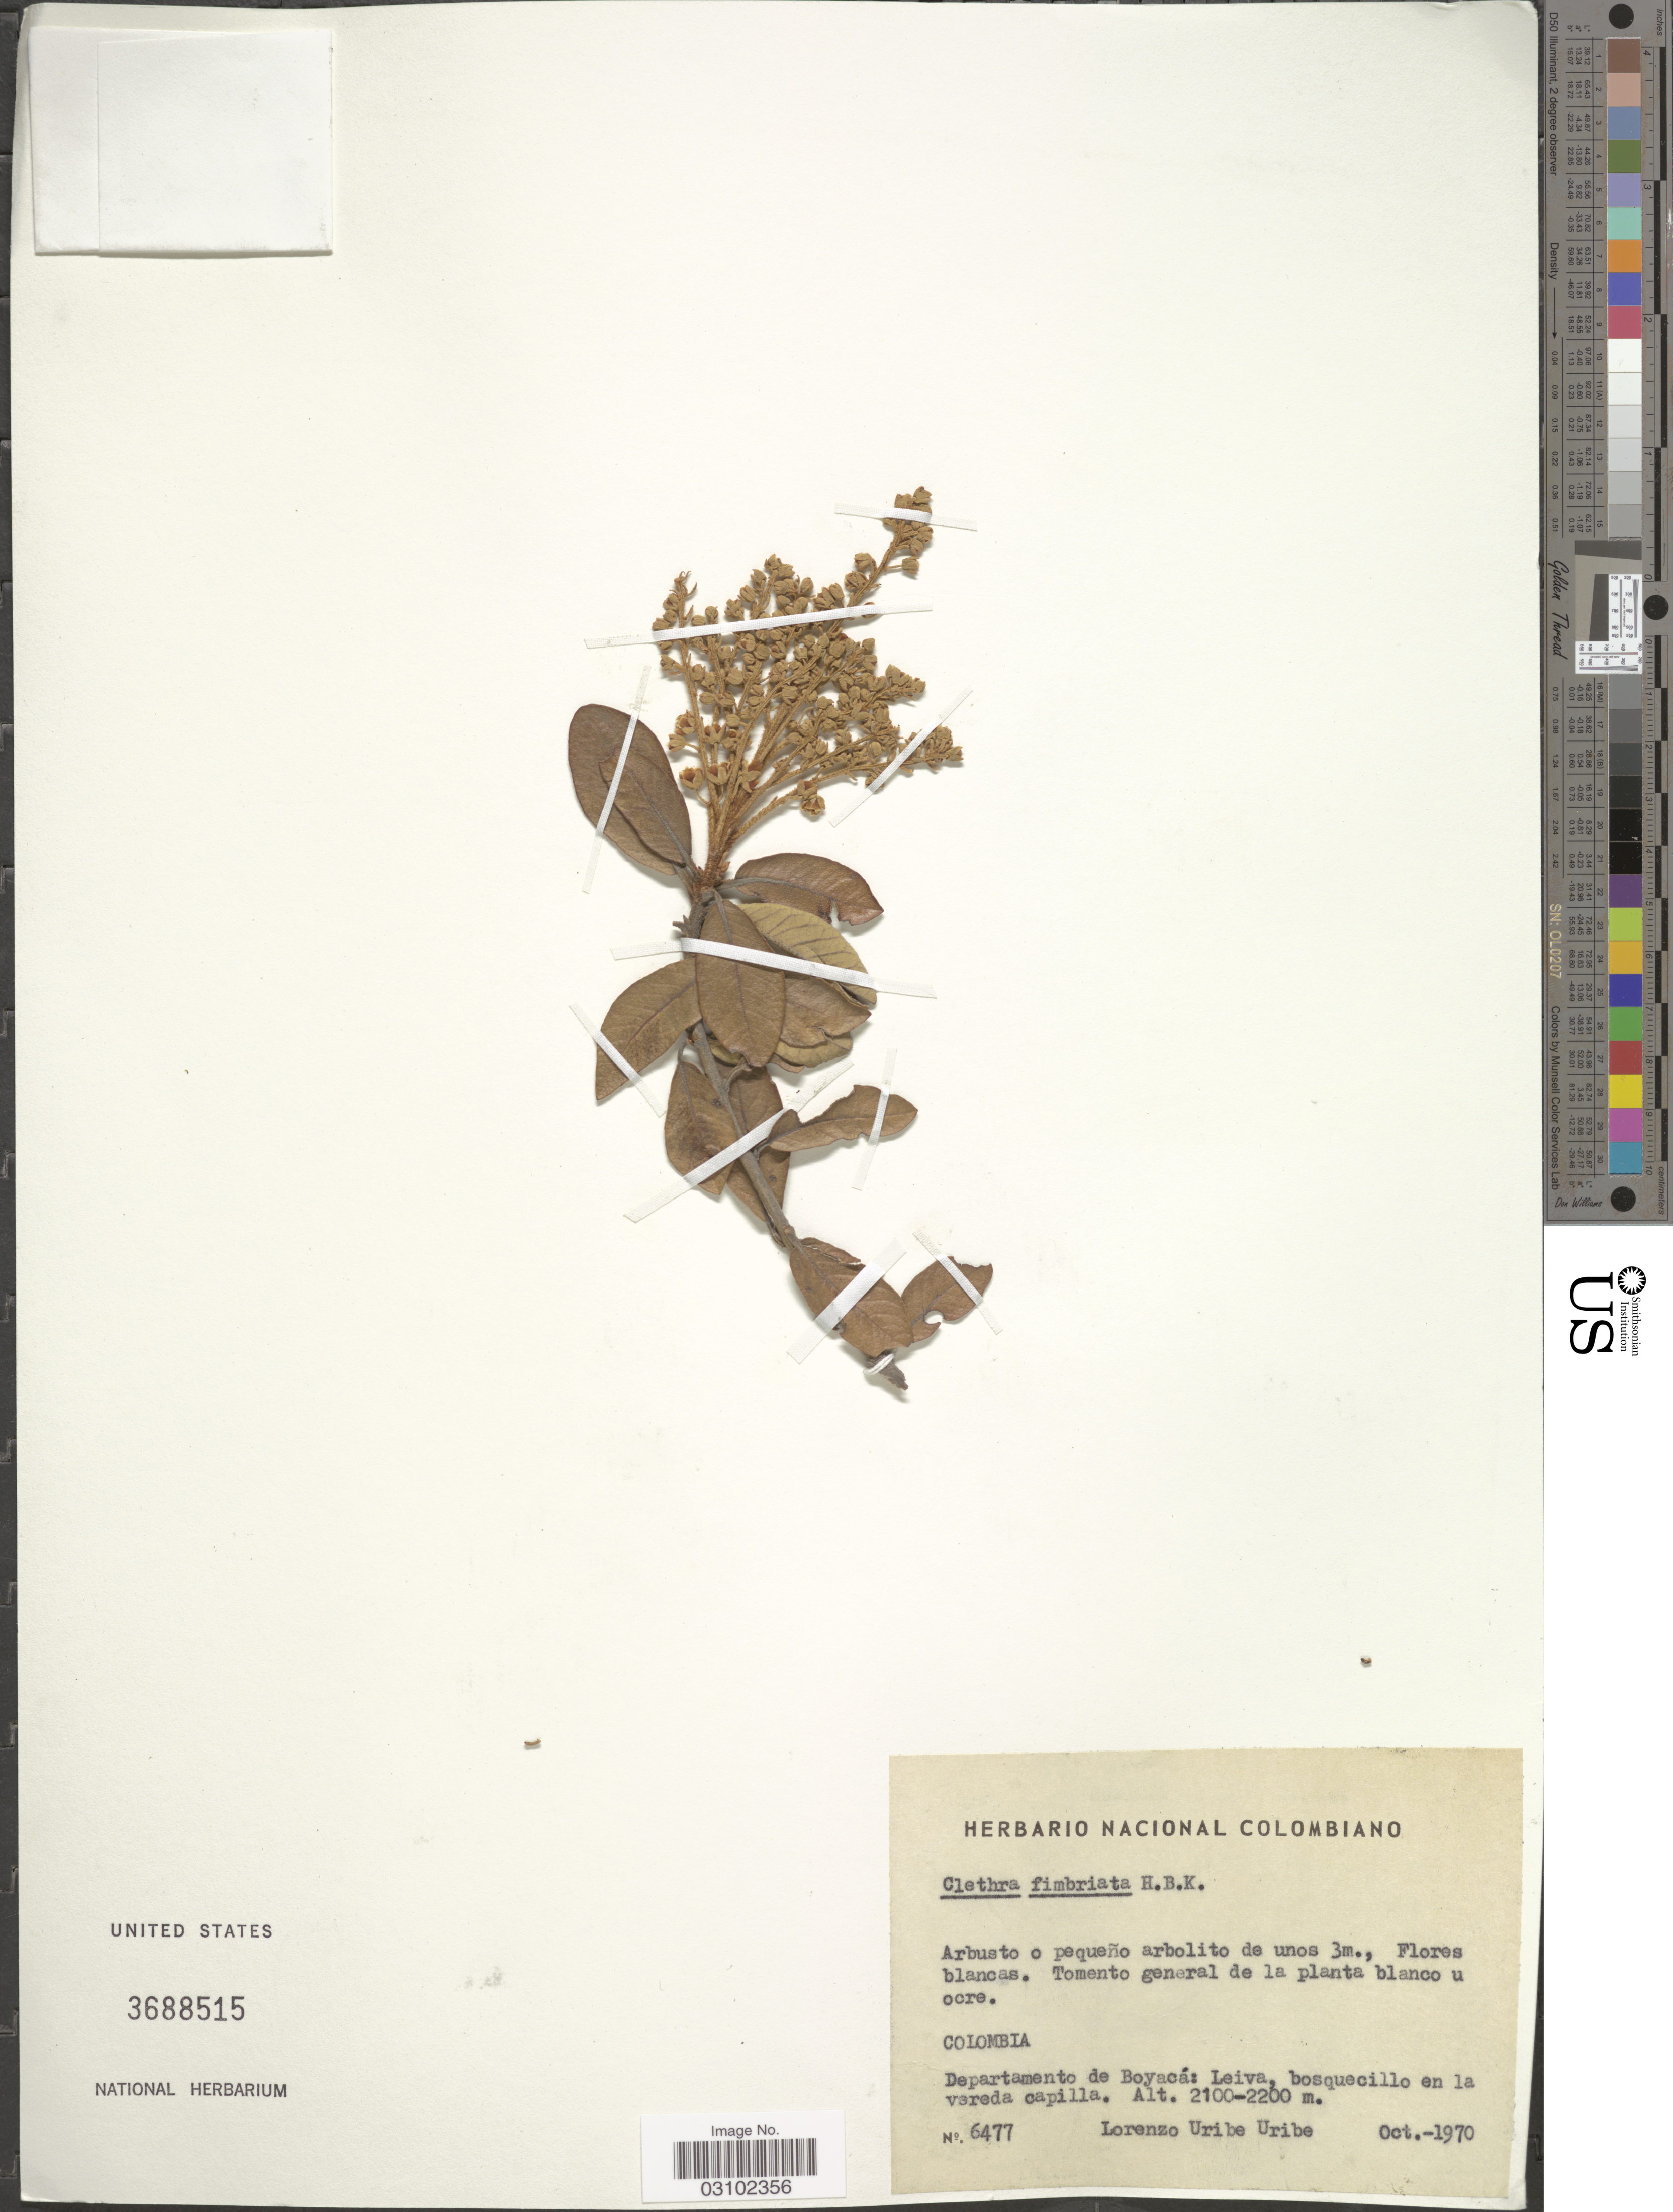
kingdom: Plantae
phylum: Tracheophyta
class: Magnoliopsida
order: Ericales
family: Clethraceae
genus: Clethra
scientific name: Clethra fimbriata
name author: Kunth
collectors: L. Uribe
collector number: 6477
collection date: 1970-10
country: Colombia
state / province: Boyacá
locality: Departamento de Boyacá: Leiva.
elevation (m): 2100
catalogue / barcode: US 3688515